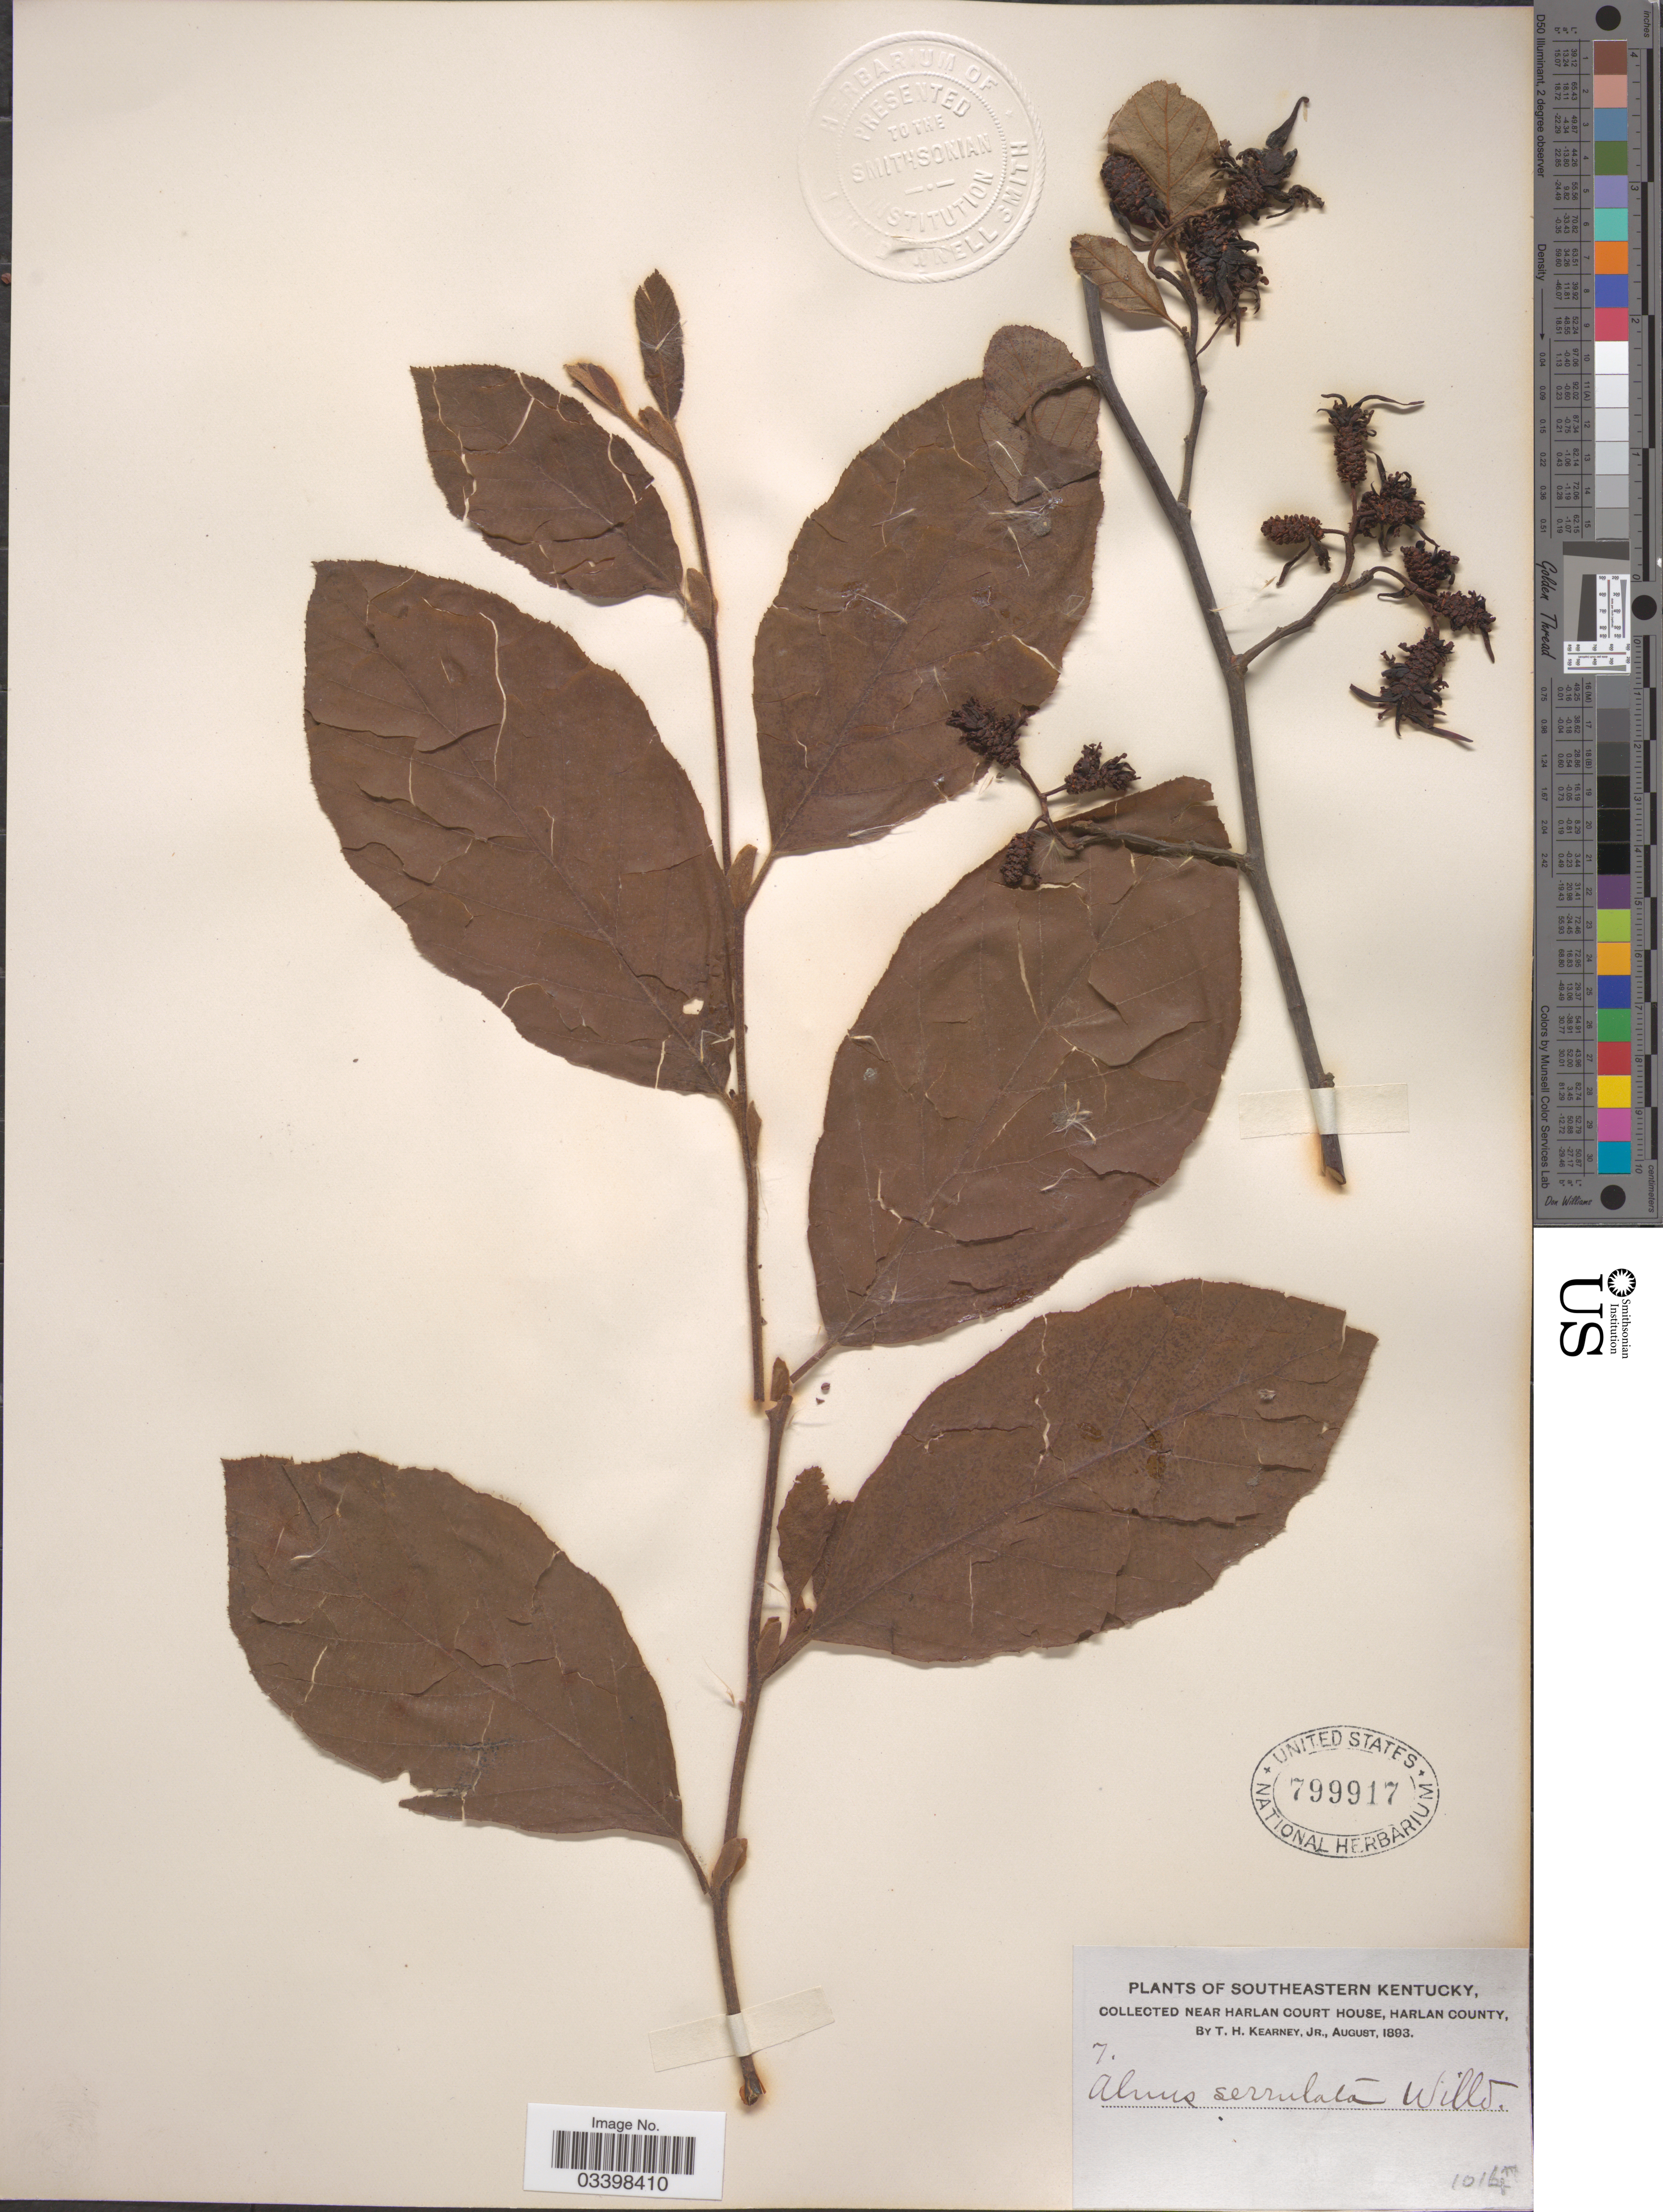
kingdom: Plantae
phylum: Tracheophyta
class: Magnoliopsida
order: Fagales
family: Betulaceae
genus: Alnus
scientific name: Alnus serrulata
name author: (Aiton) Willd.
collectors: T. H. Kearney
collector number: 7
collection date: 1893-08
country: United States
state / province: Kentucky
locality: Southeastern Kentucky. Near Harlan Court House, Harlan County.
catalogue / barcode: US 799917